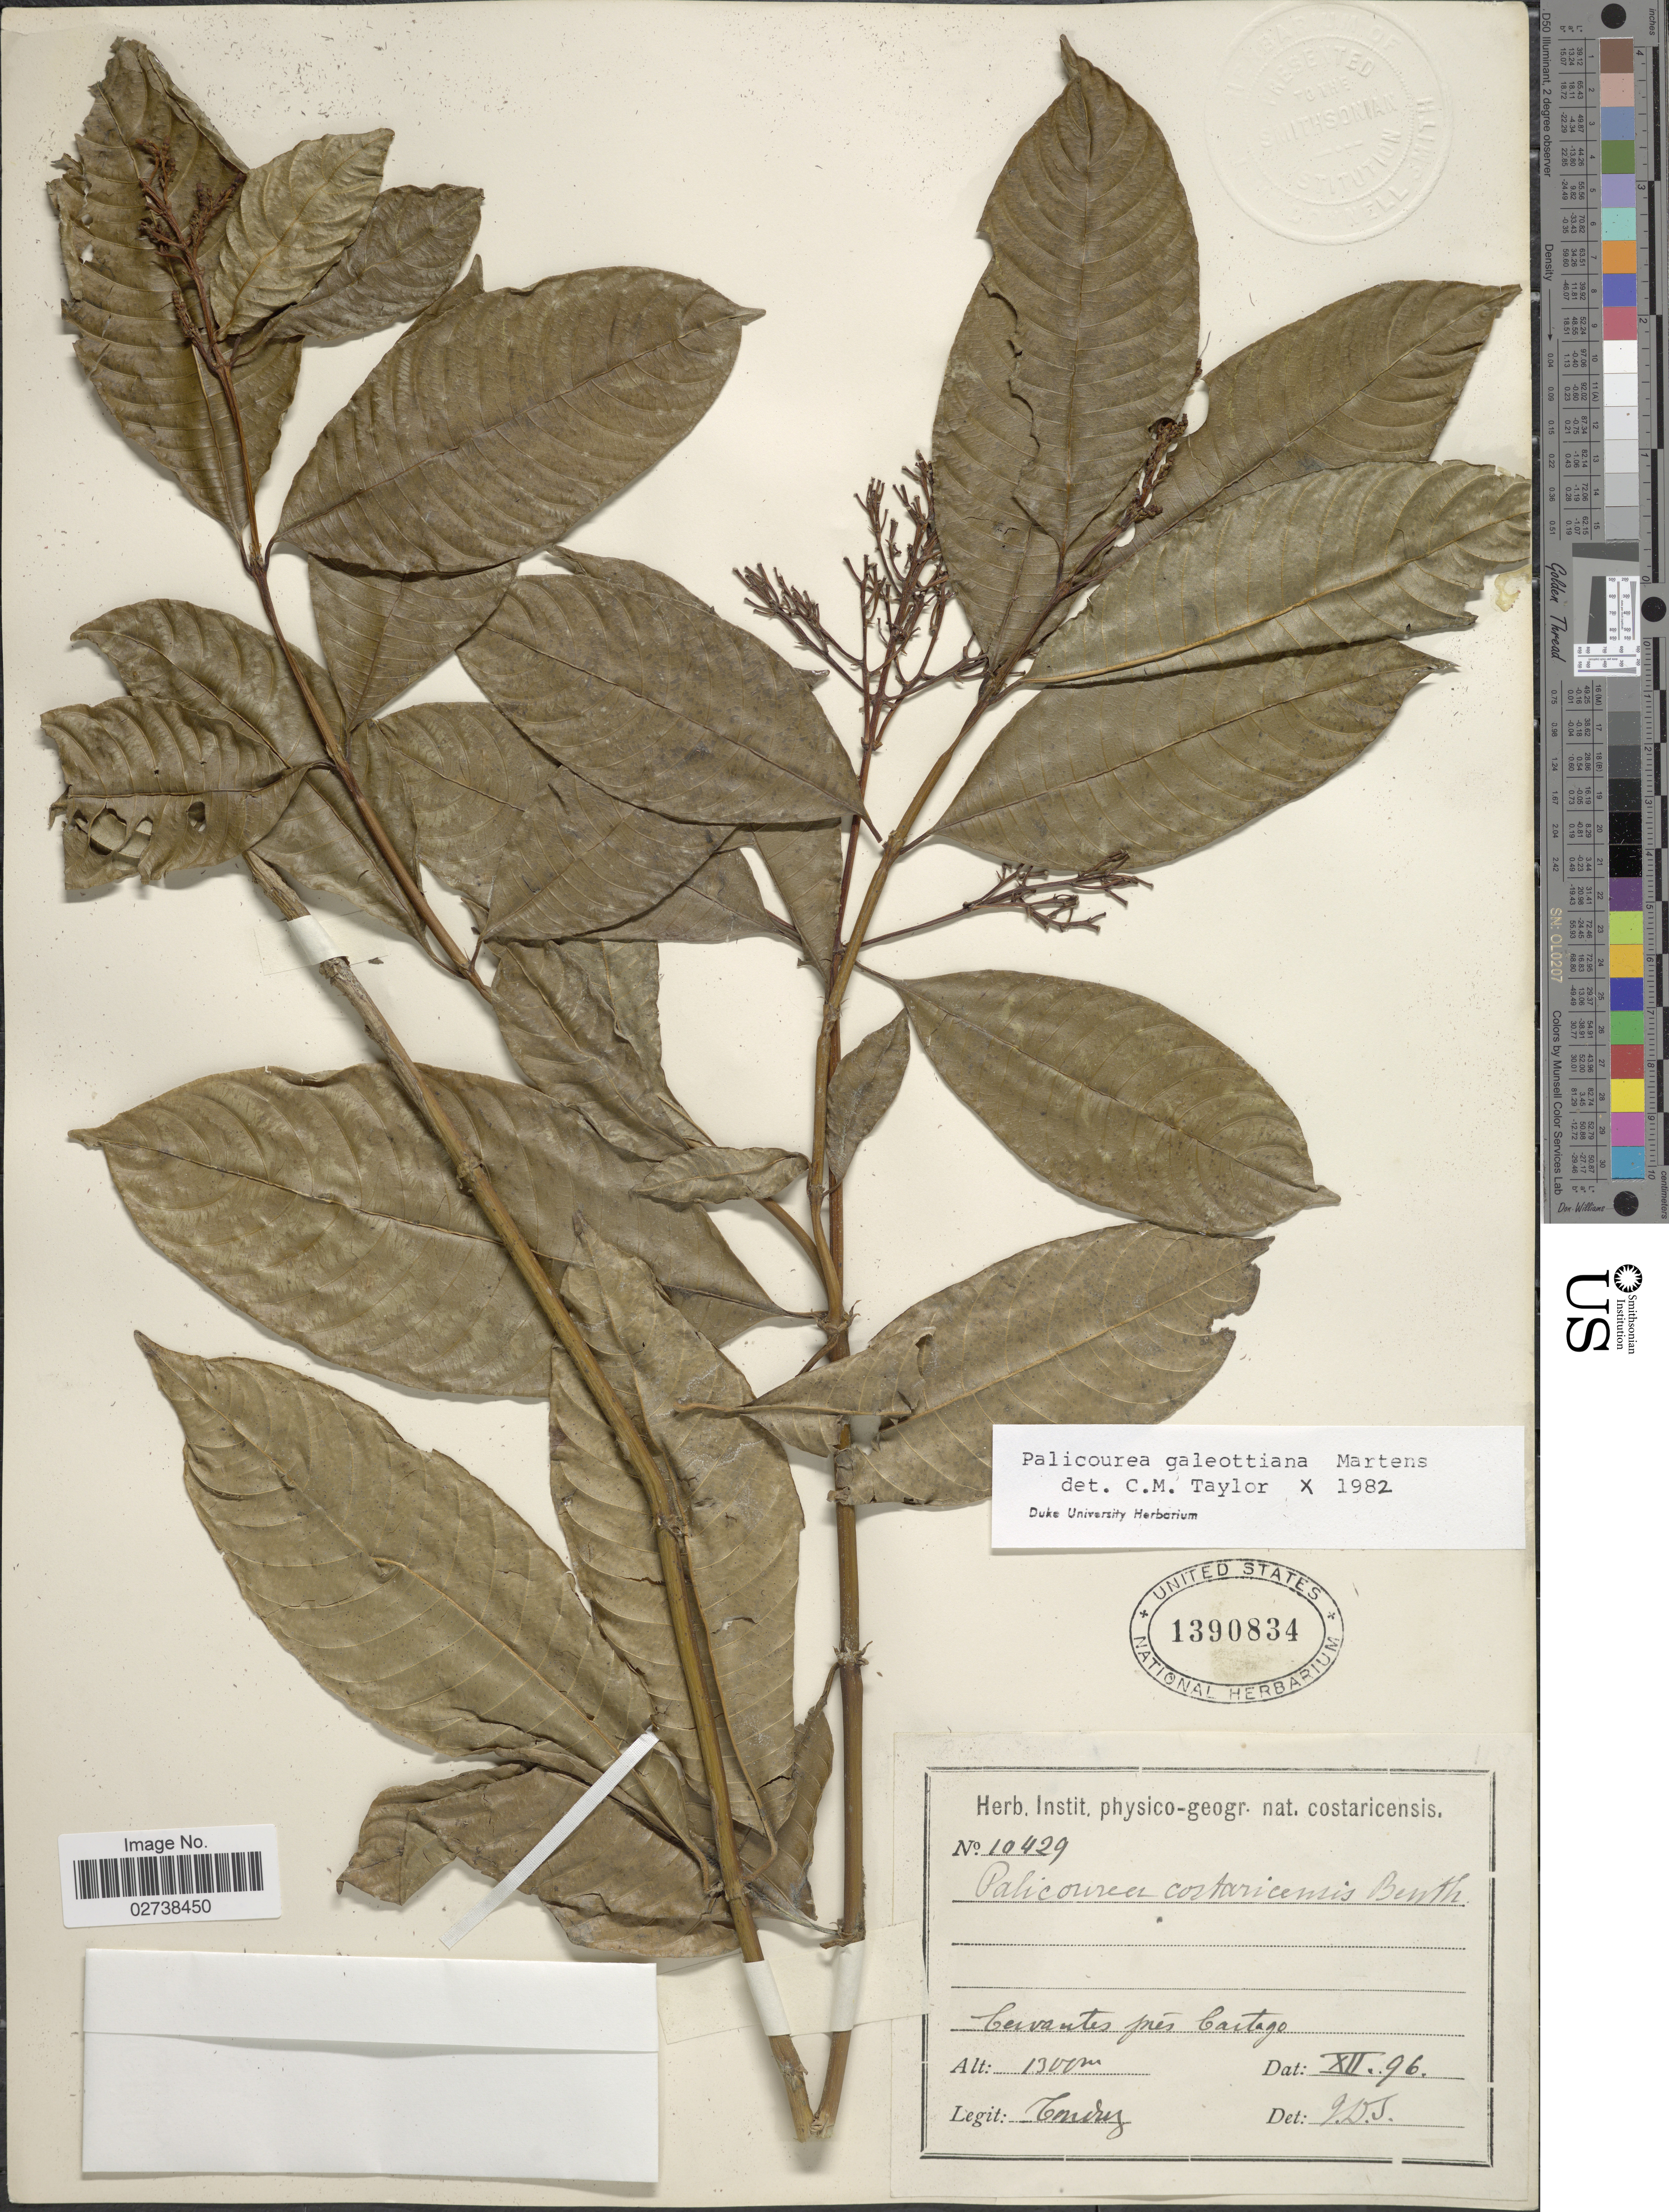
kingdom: Plantae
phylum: Tracheophyta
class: Magnoliopsida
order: Gentianales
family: Rubiaceae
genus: Palicourea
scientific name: Palicourea galeottiana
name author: M. Martens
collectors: A. Tonduz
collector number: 10429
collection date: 1896-12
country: Costa Rica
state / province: Cartago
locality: Cervantes pres Cartago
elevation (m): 1300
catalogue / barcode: US 1390834